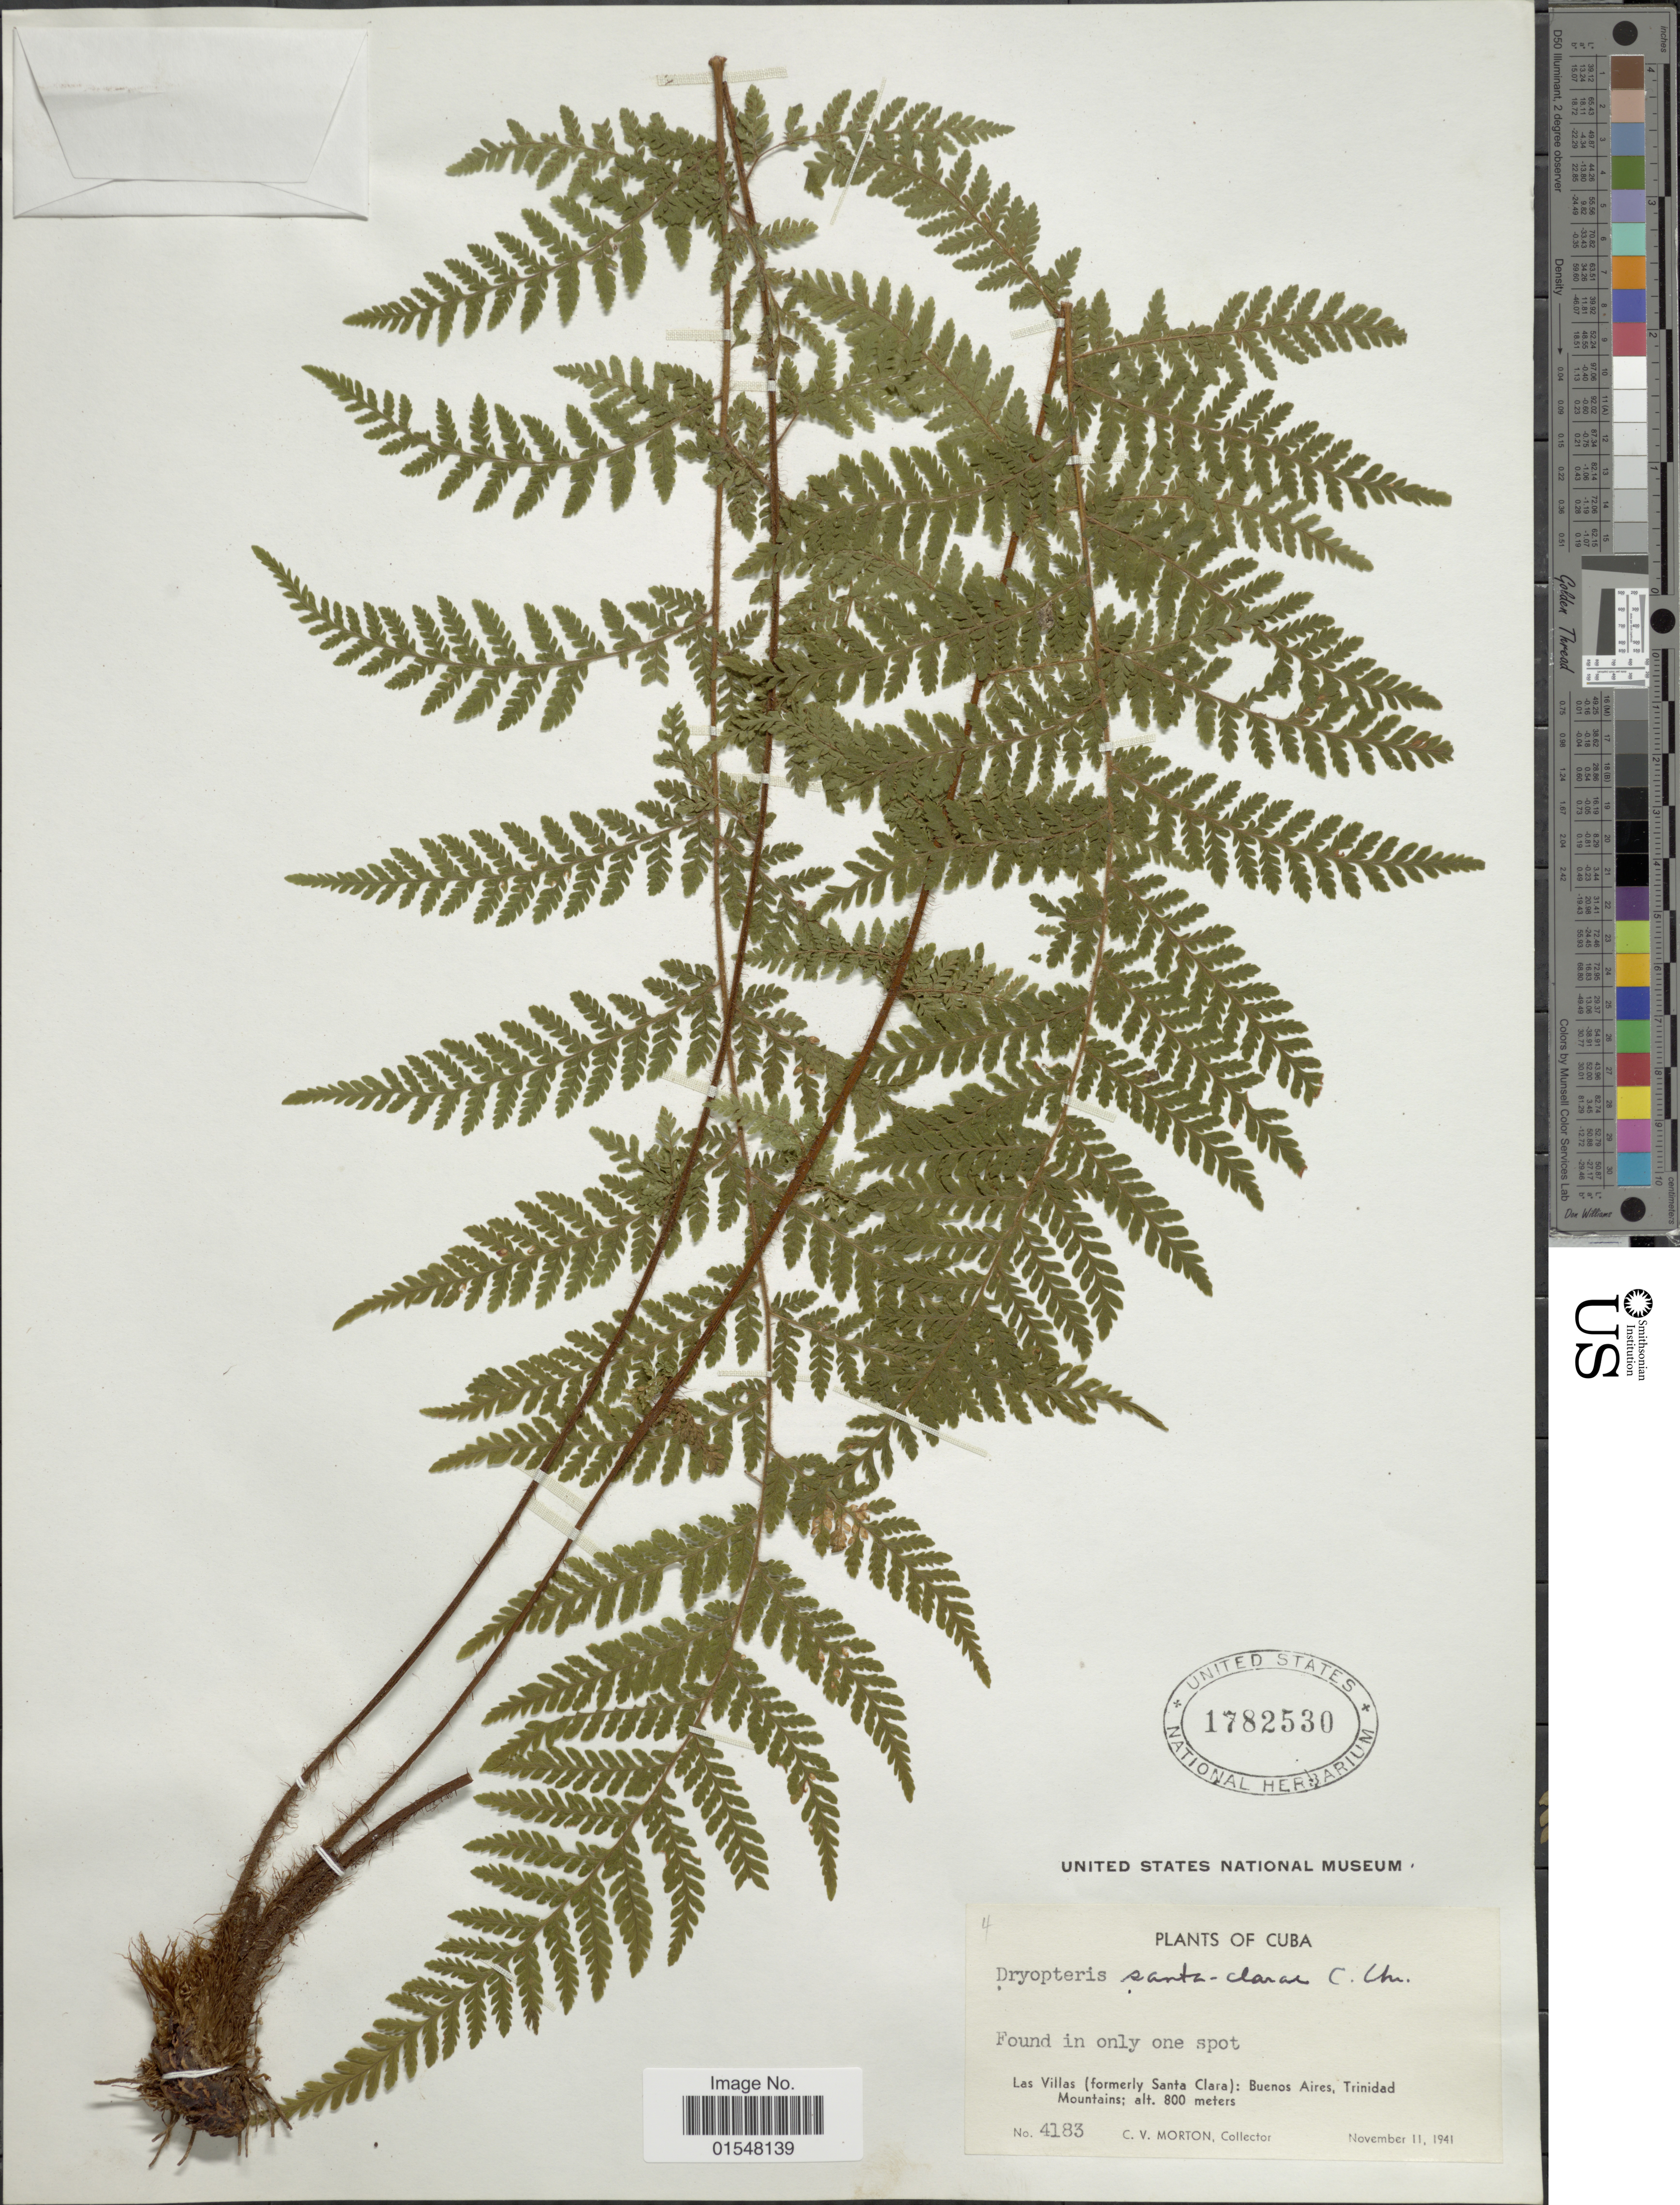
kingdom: Plantae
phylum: Tracheophyta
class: Polypodiopsida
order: Polypodiales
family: Dryopteridaceae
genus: Ctenitis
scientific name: Ctenitis santae-clarae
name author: (C. Chr.) Ching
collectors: C. V. Morton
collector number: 4183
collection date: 1941-11-11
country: Cuba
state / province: Las Villas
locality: Found in only one spot, (formerly Santa Clara: Buenos Aires, Trinidad Mountains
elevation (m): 800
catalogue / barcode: US 1782530